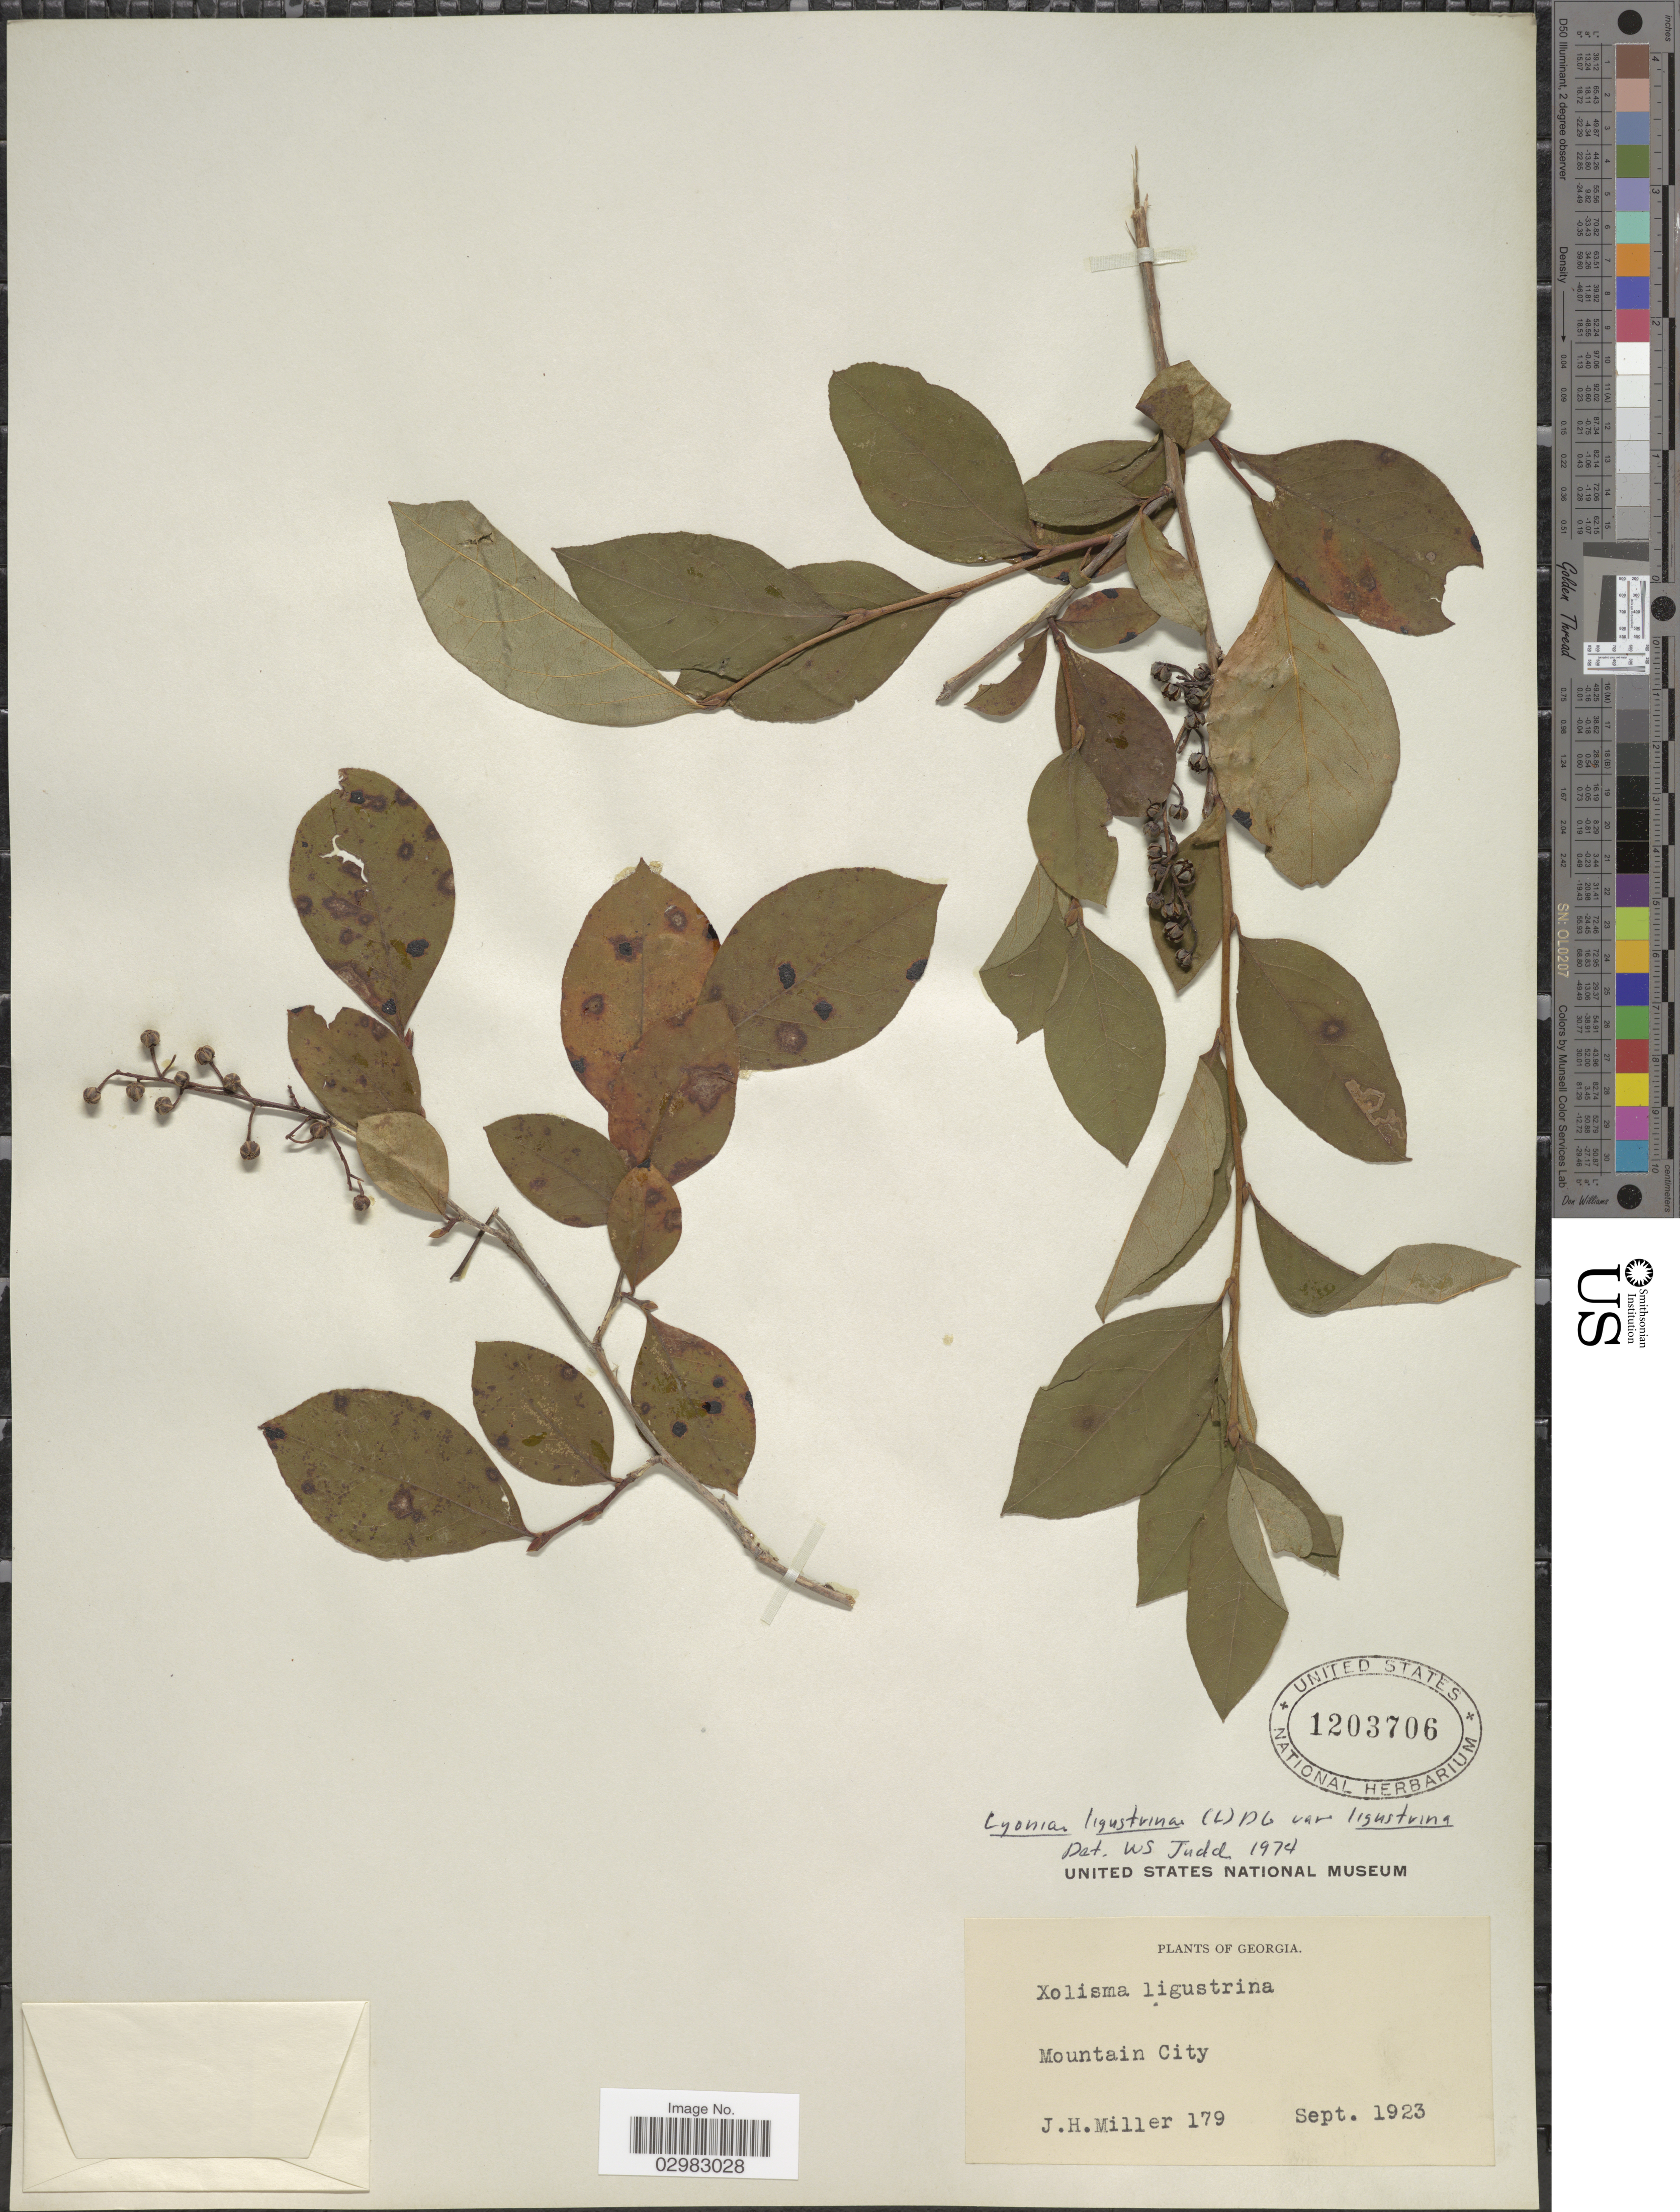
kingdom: Plantae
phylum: Tracheophyta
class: Magnoliopsida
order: Ericales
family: Ericaceae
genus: Lyonia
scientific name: Lyonia ligustrina var. ligustrina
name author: (L.) DC.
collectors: J. H. Miller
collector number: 179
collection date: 1923-09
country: United States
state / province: Georgia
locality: Mountain City.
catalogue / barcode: US 1203706